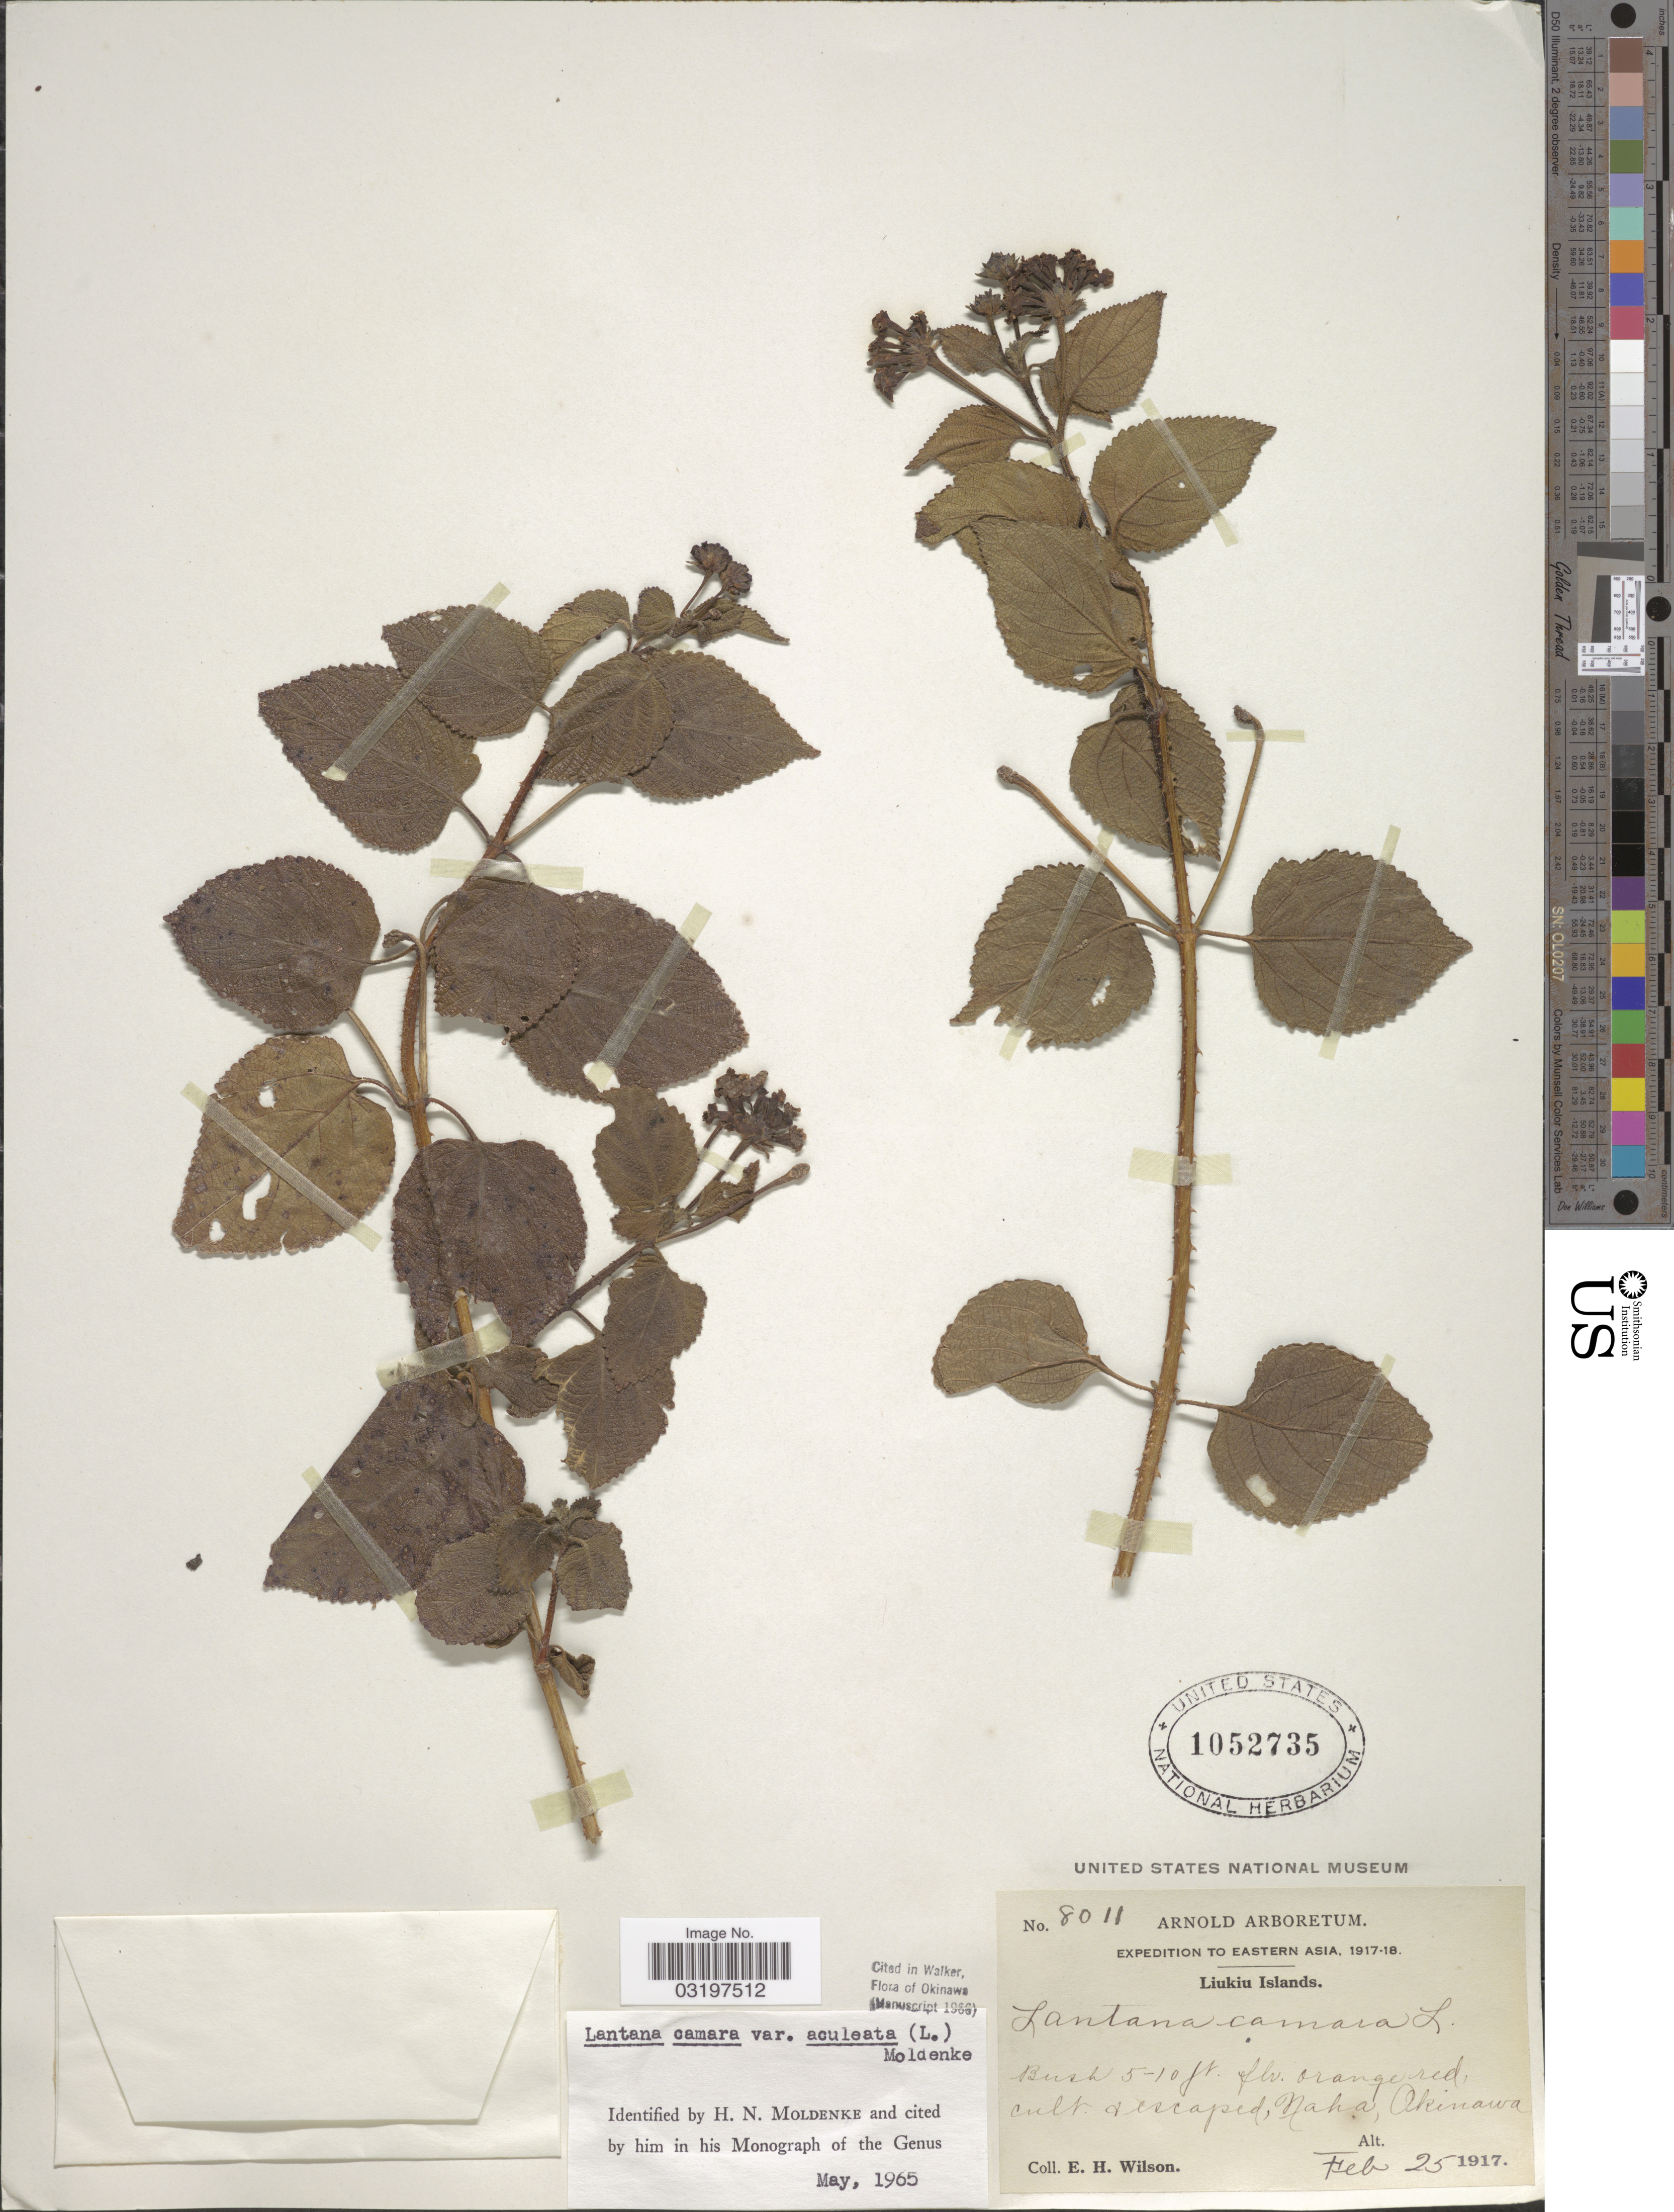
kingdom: Plantae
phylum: Tracheophyta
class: Magnoliopsida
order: Lamiales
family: Verbenaceae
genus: Lantana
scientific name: Lantana camara var. aculeata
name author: (L.) Moldenke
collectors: E. Wilson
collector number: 8011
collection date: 1917-02-25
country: Japan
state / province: Okinawa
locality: Eastern Asia. Liukiu Islands. Naha.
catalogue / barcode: US 1052735